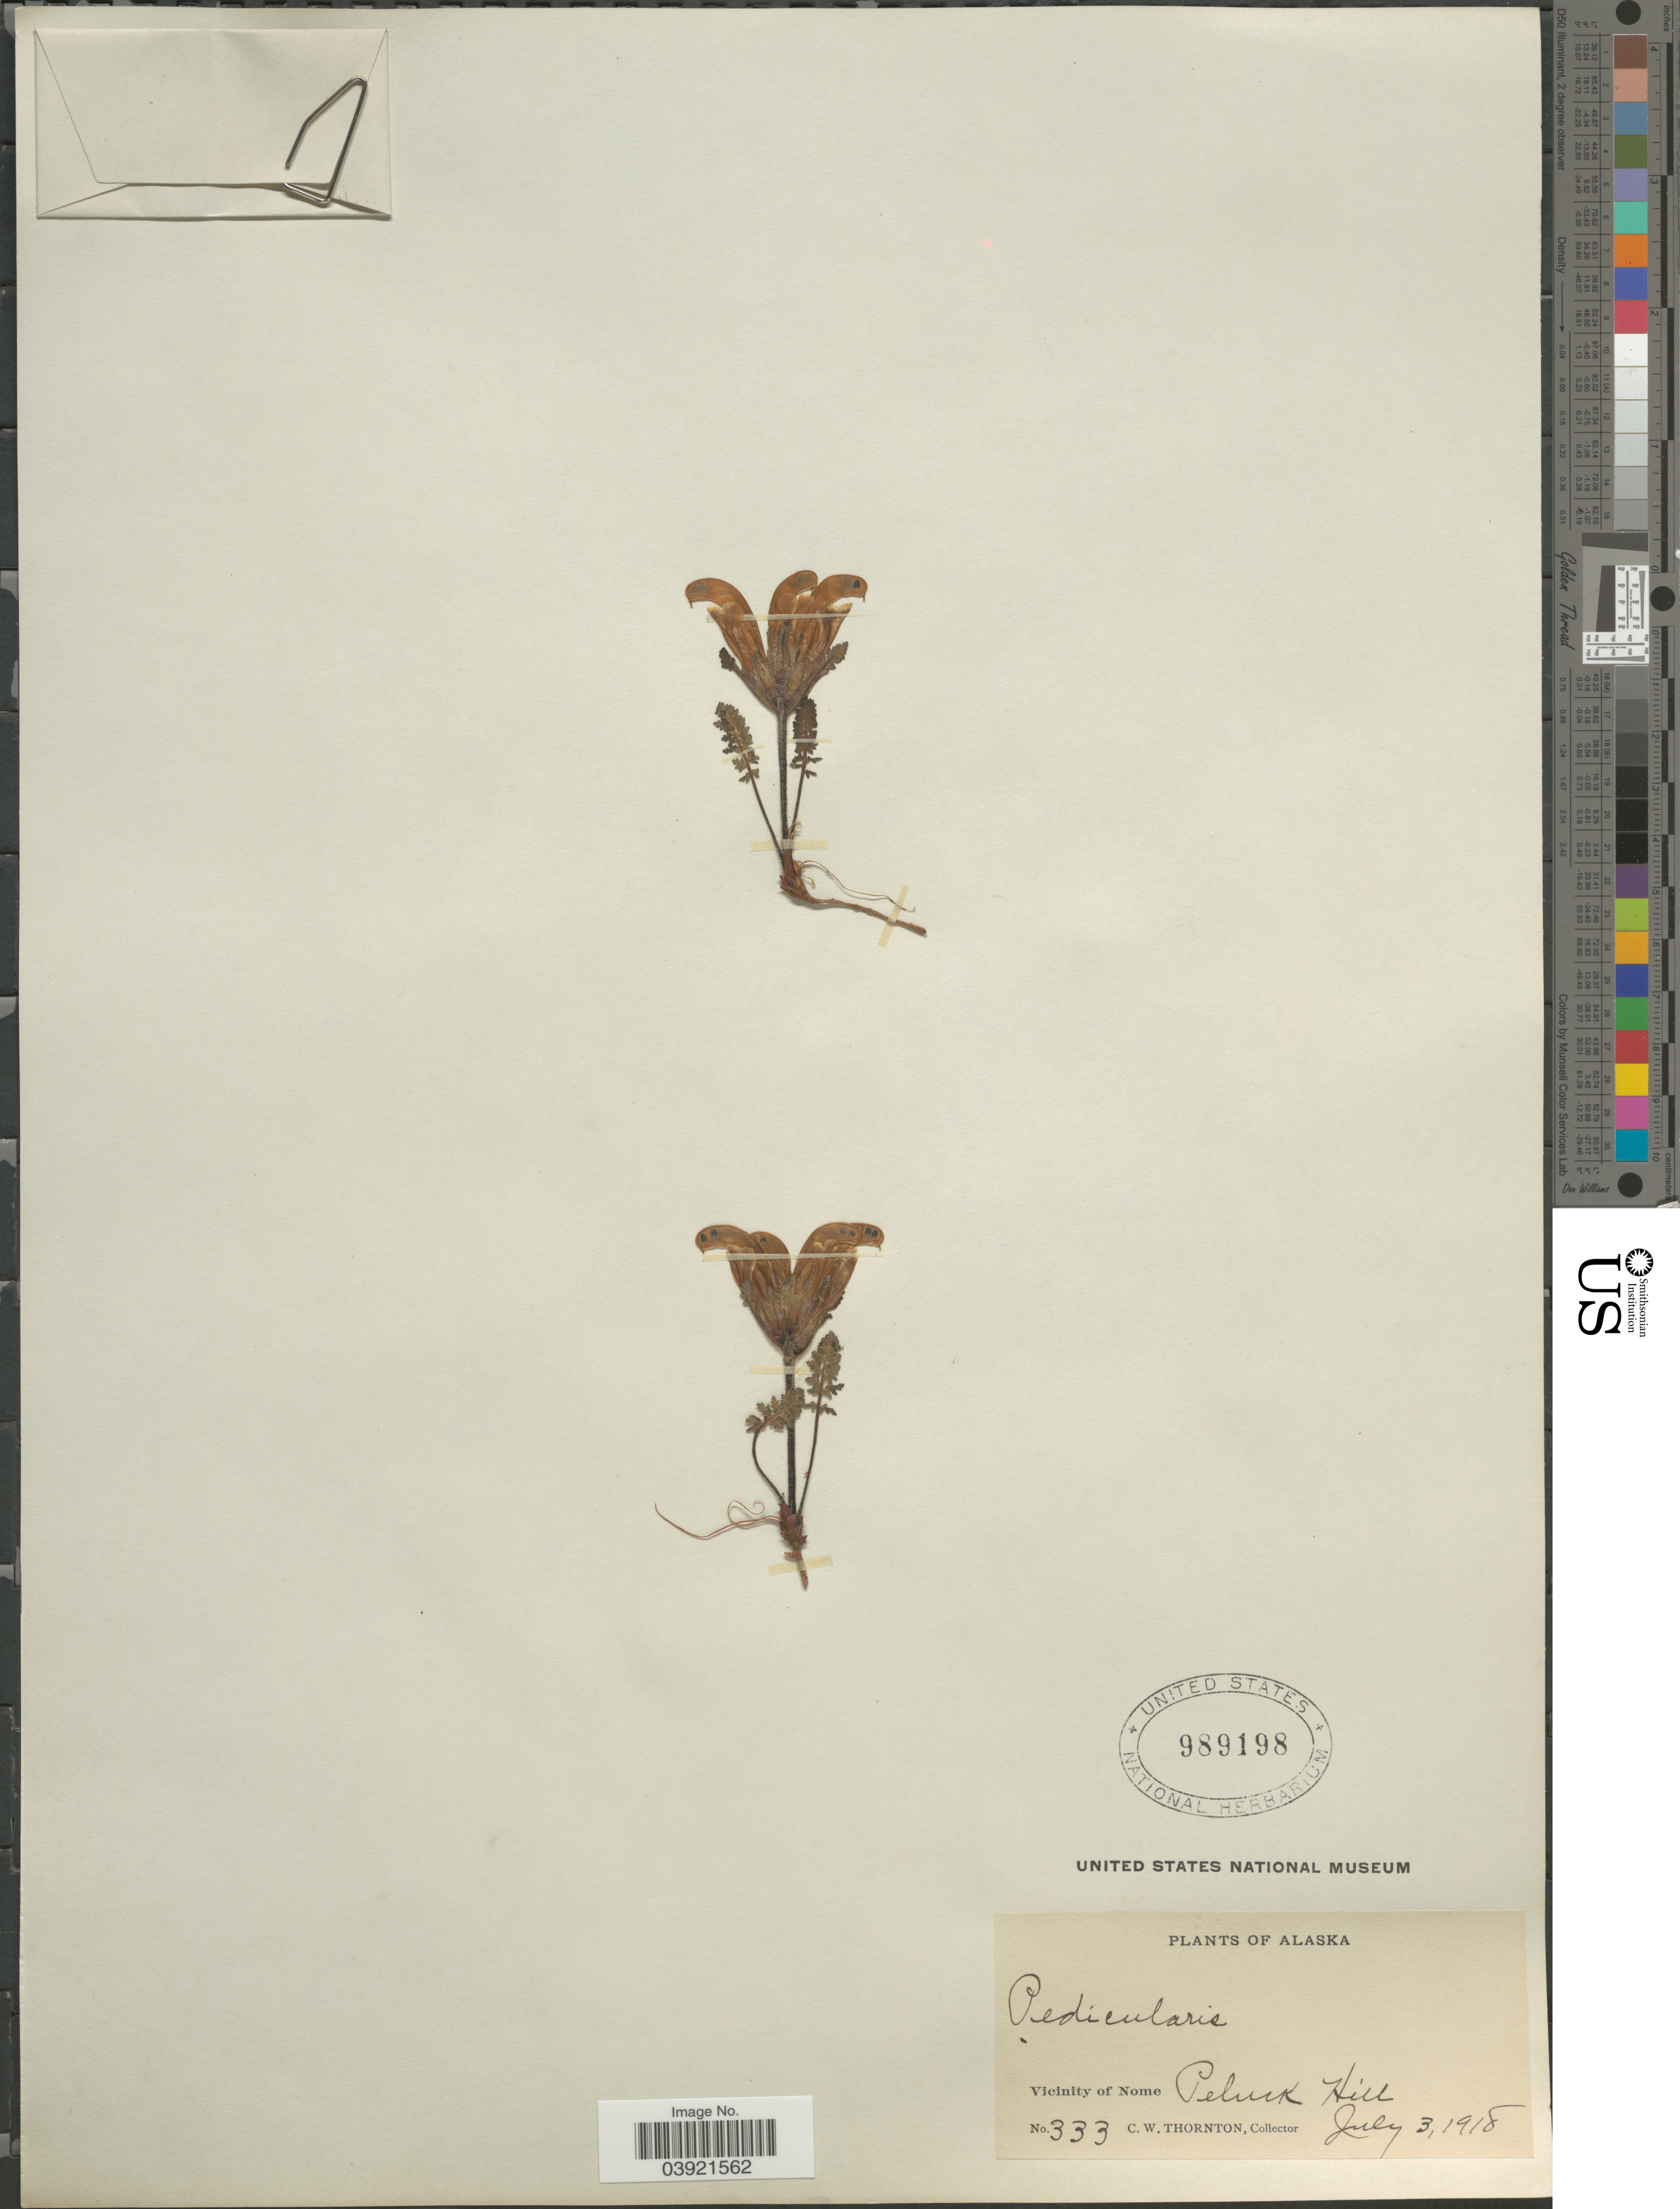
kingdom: Plantae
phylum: Tracheophyta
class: Magnoliopsida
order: Lamiales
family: Orobanchaceae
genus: Pedicularis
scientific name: Pedicularis capitata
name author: Adams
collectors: C. Thornton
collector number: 333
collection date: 1918-07-03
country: United States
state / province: Alaska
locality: Vicinity of Nome. Peluck Hill.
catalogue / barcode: US 989198